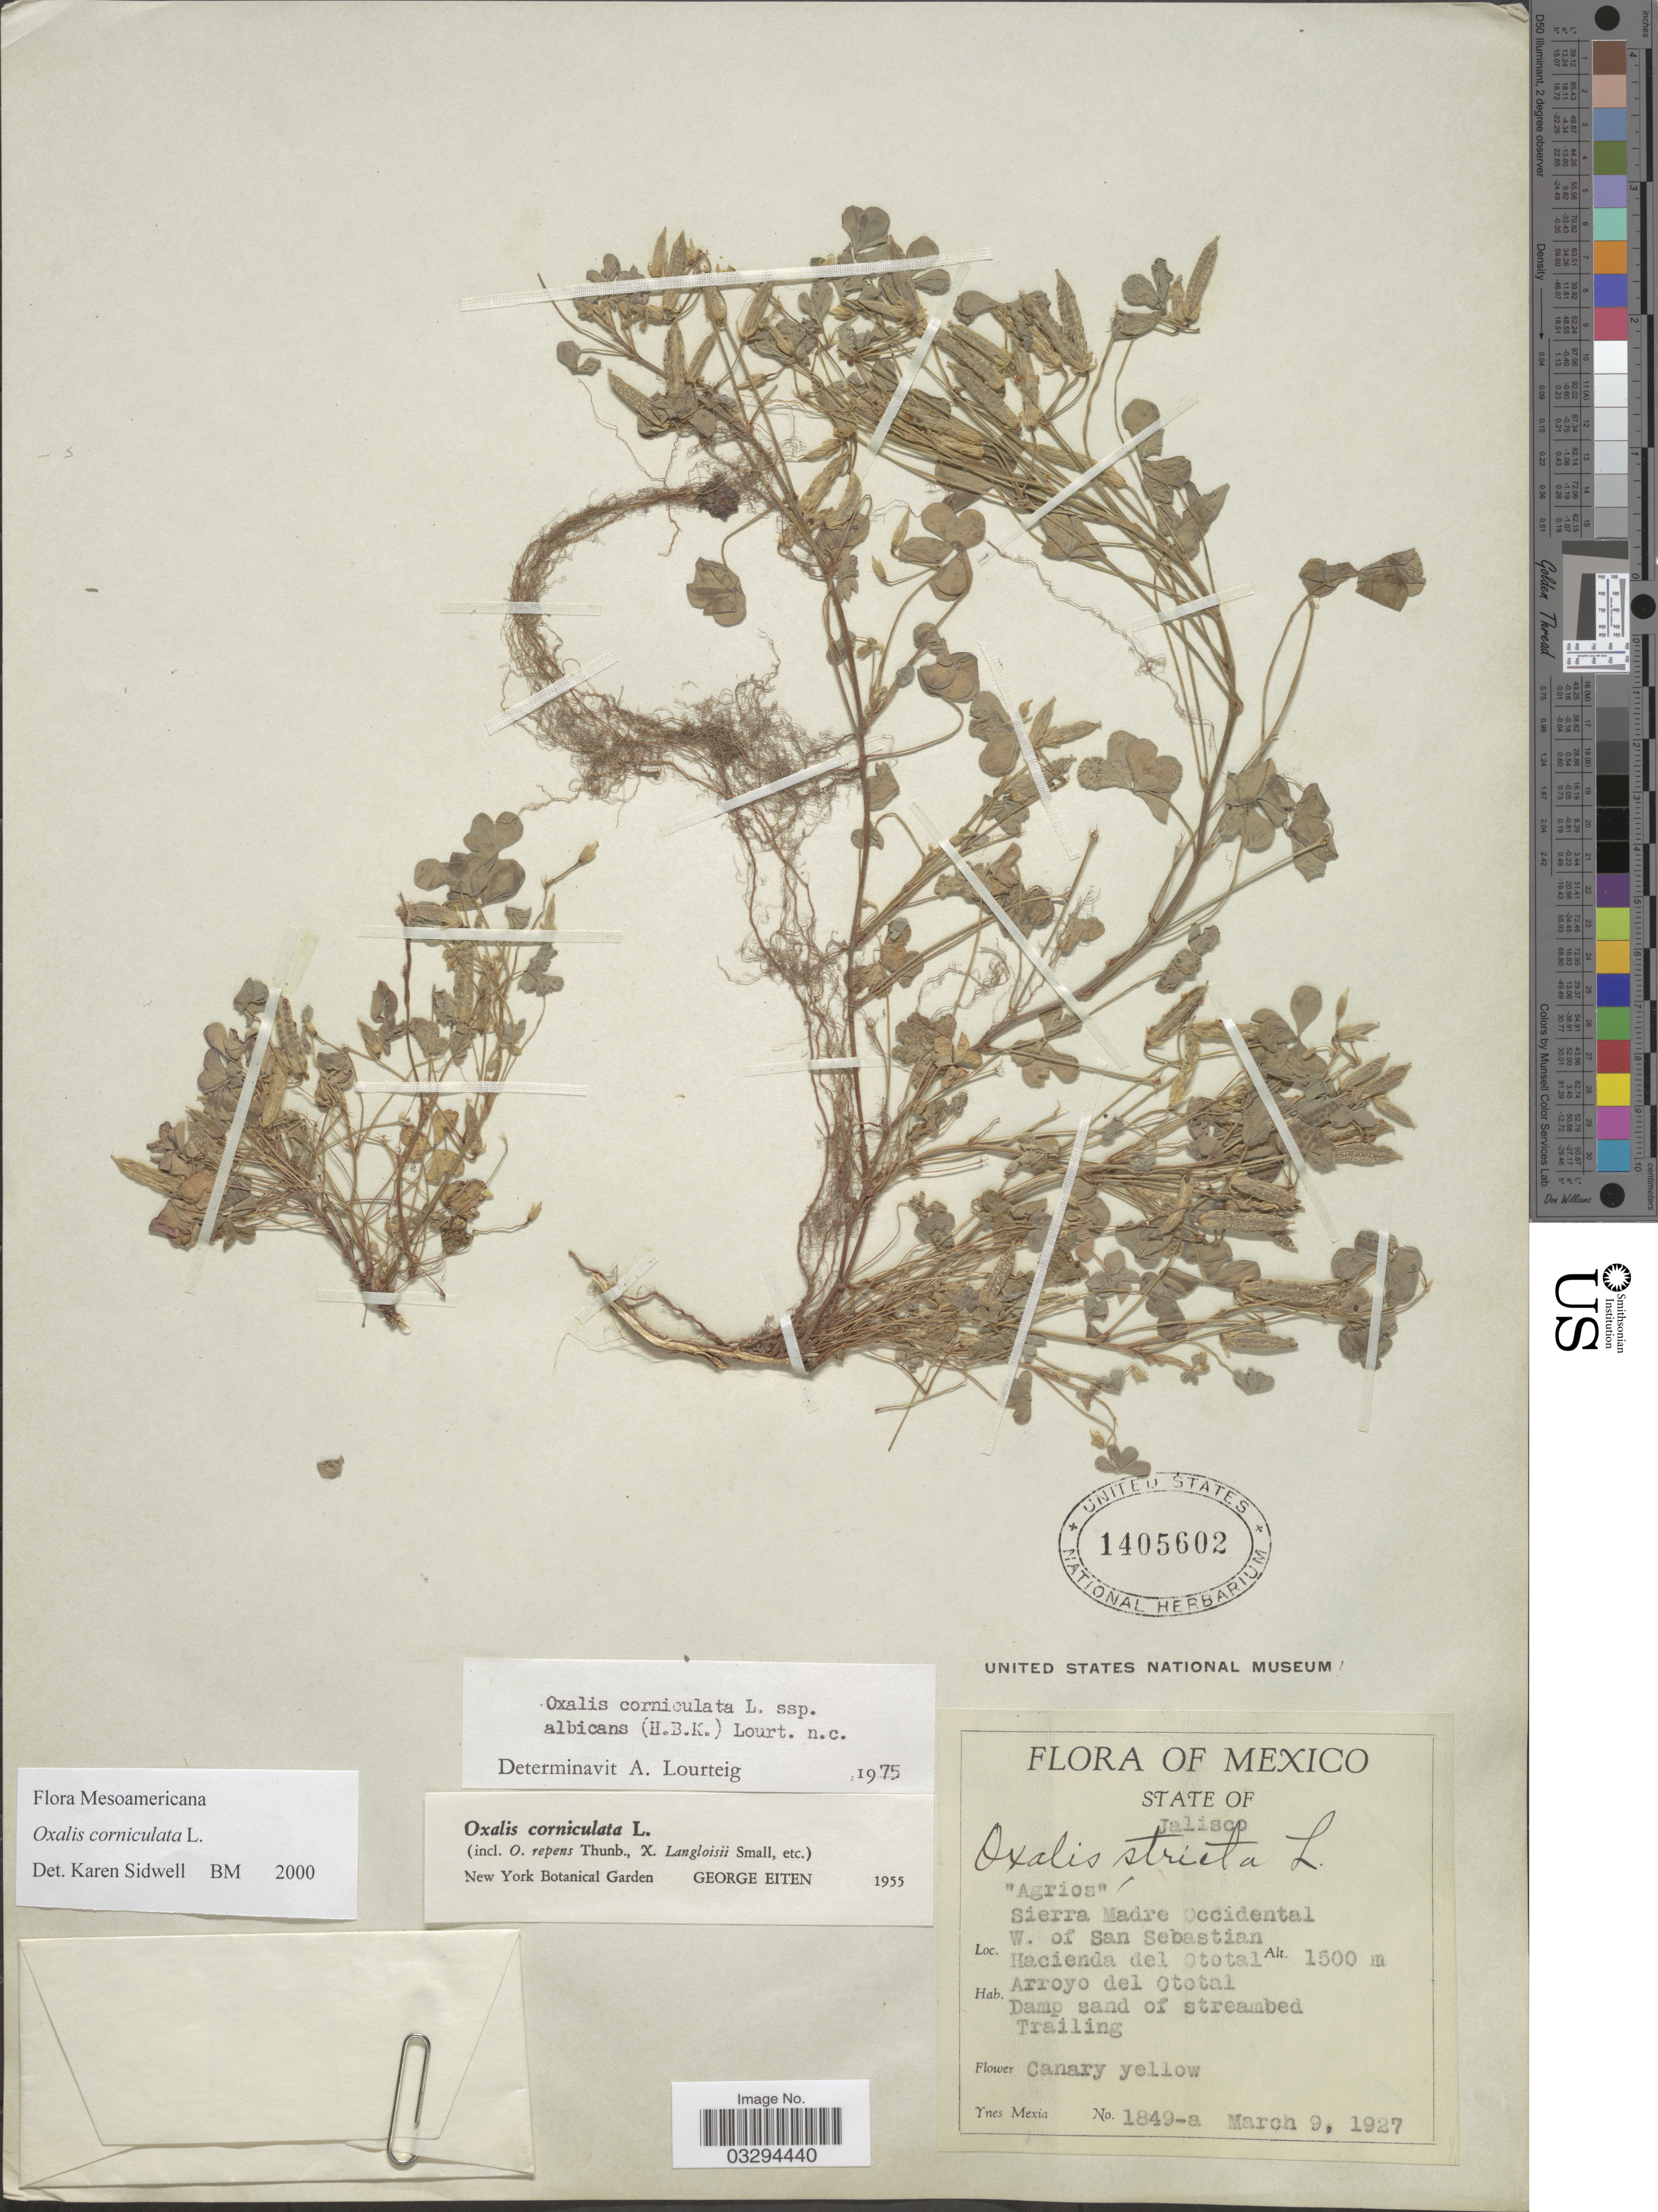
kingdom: Plantae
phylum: Tracheophyta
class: Magnoliopsida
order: Oxalidales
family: Oxalidaceae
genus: Oxalis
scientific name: Oxalis corniculata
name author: L.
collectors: Y. Mexia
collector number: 1849-a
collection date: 1927-03-09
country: Mexico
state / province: Jalisco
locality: Sierra Madre Occidental, W. of San Sebastian, Hacienda del Ototal, Arroyo del Ototal.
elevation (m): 1500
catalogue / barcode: US 1405602